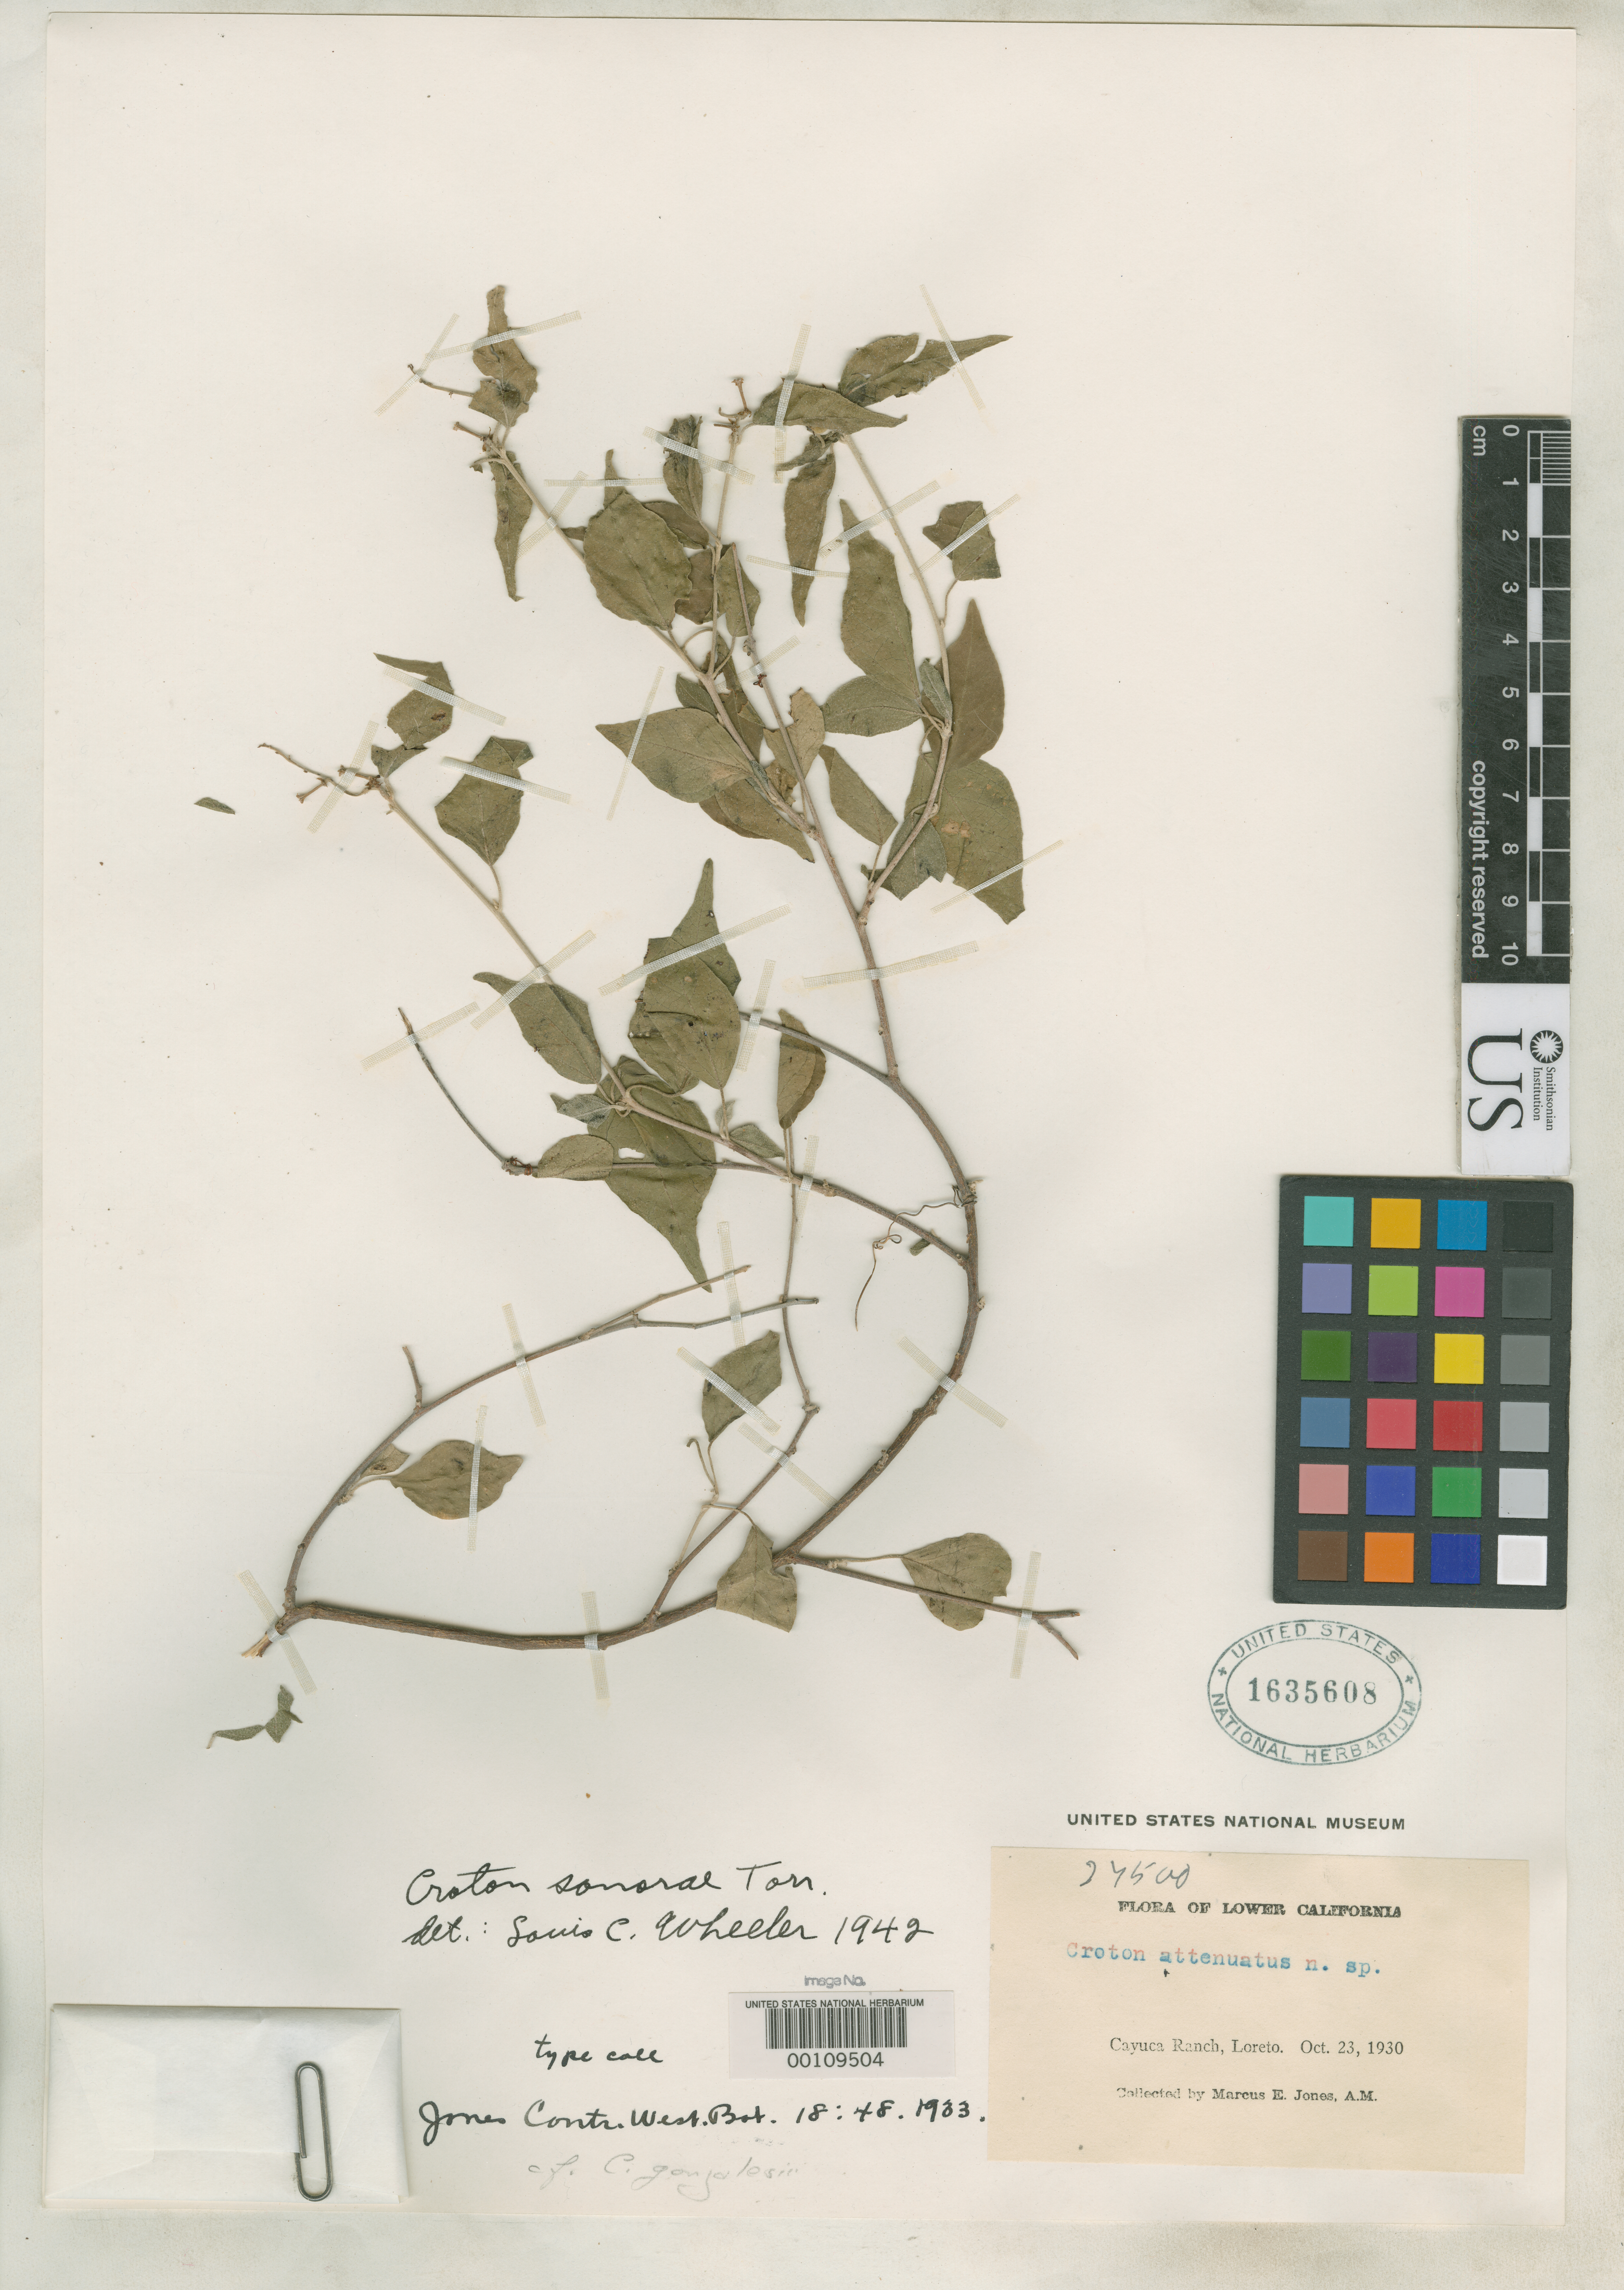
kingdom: Plantae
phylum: Tracheophyta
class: Magnoliopsida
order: Malpighiales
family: Euphorbiaceae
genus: Croton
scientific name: Croton attenuatus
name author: M.E. Jones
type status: Isotype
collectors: M. E. Jones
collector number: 27500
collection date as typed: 23 Oct 1930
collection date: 1930-10-23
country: Mexico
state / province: Baja California Sur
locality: Cayuca Ranch, Loreto.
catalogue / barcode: US 1635608